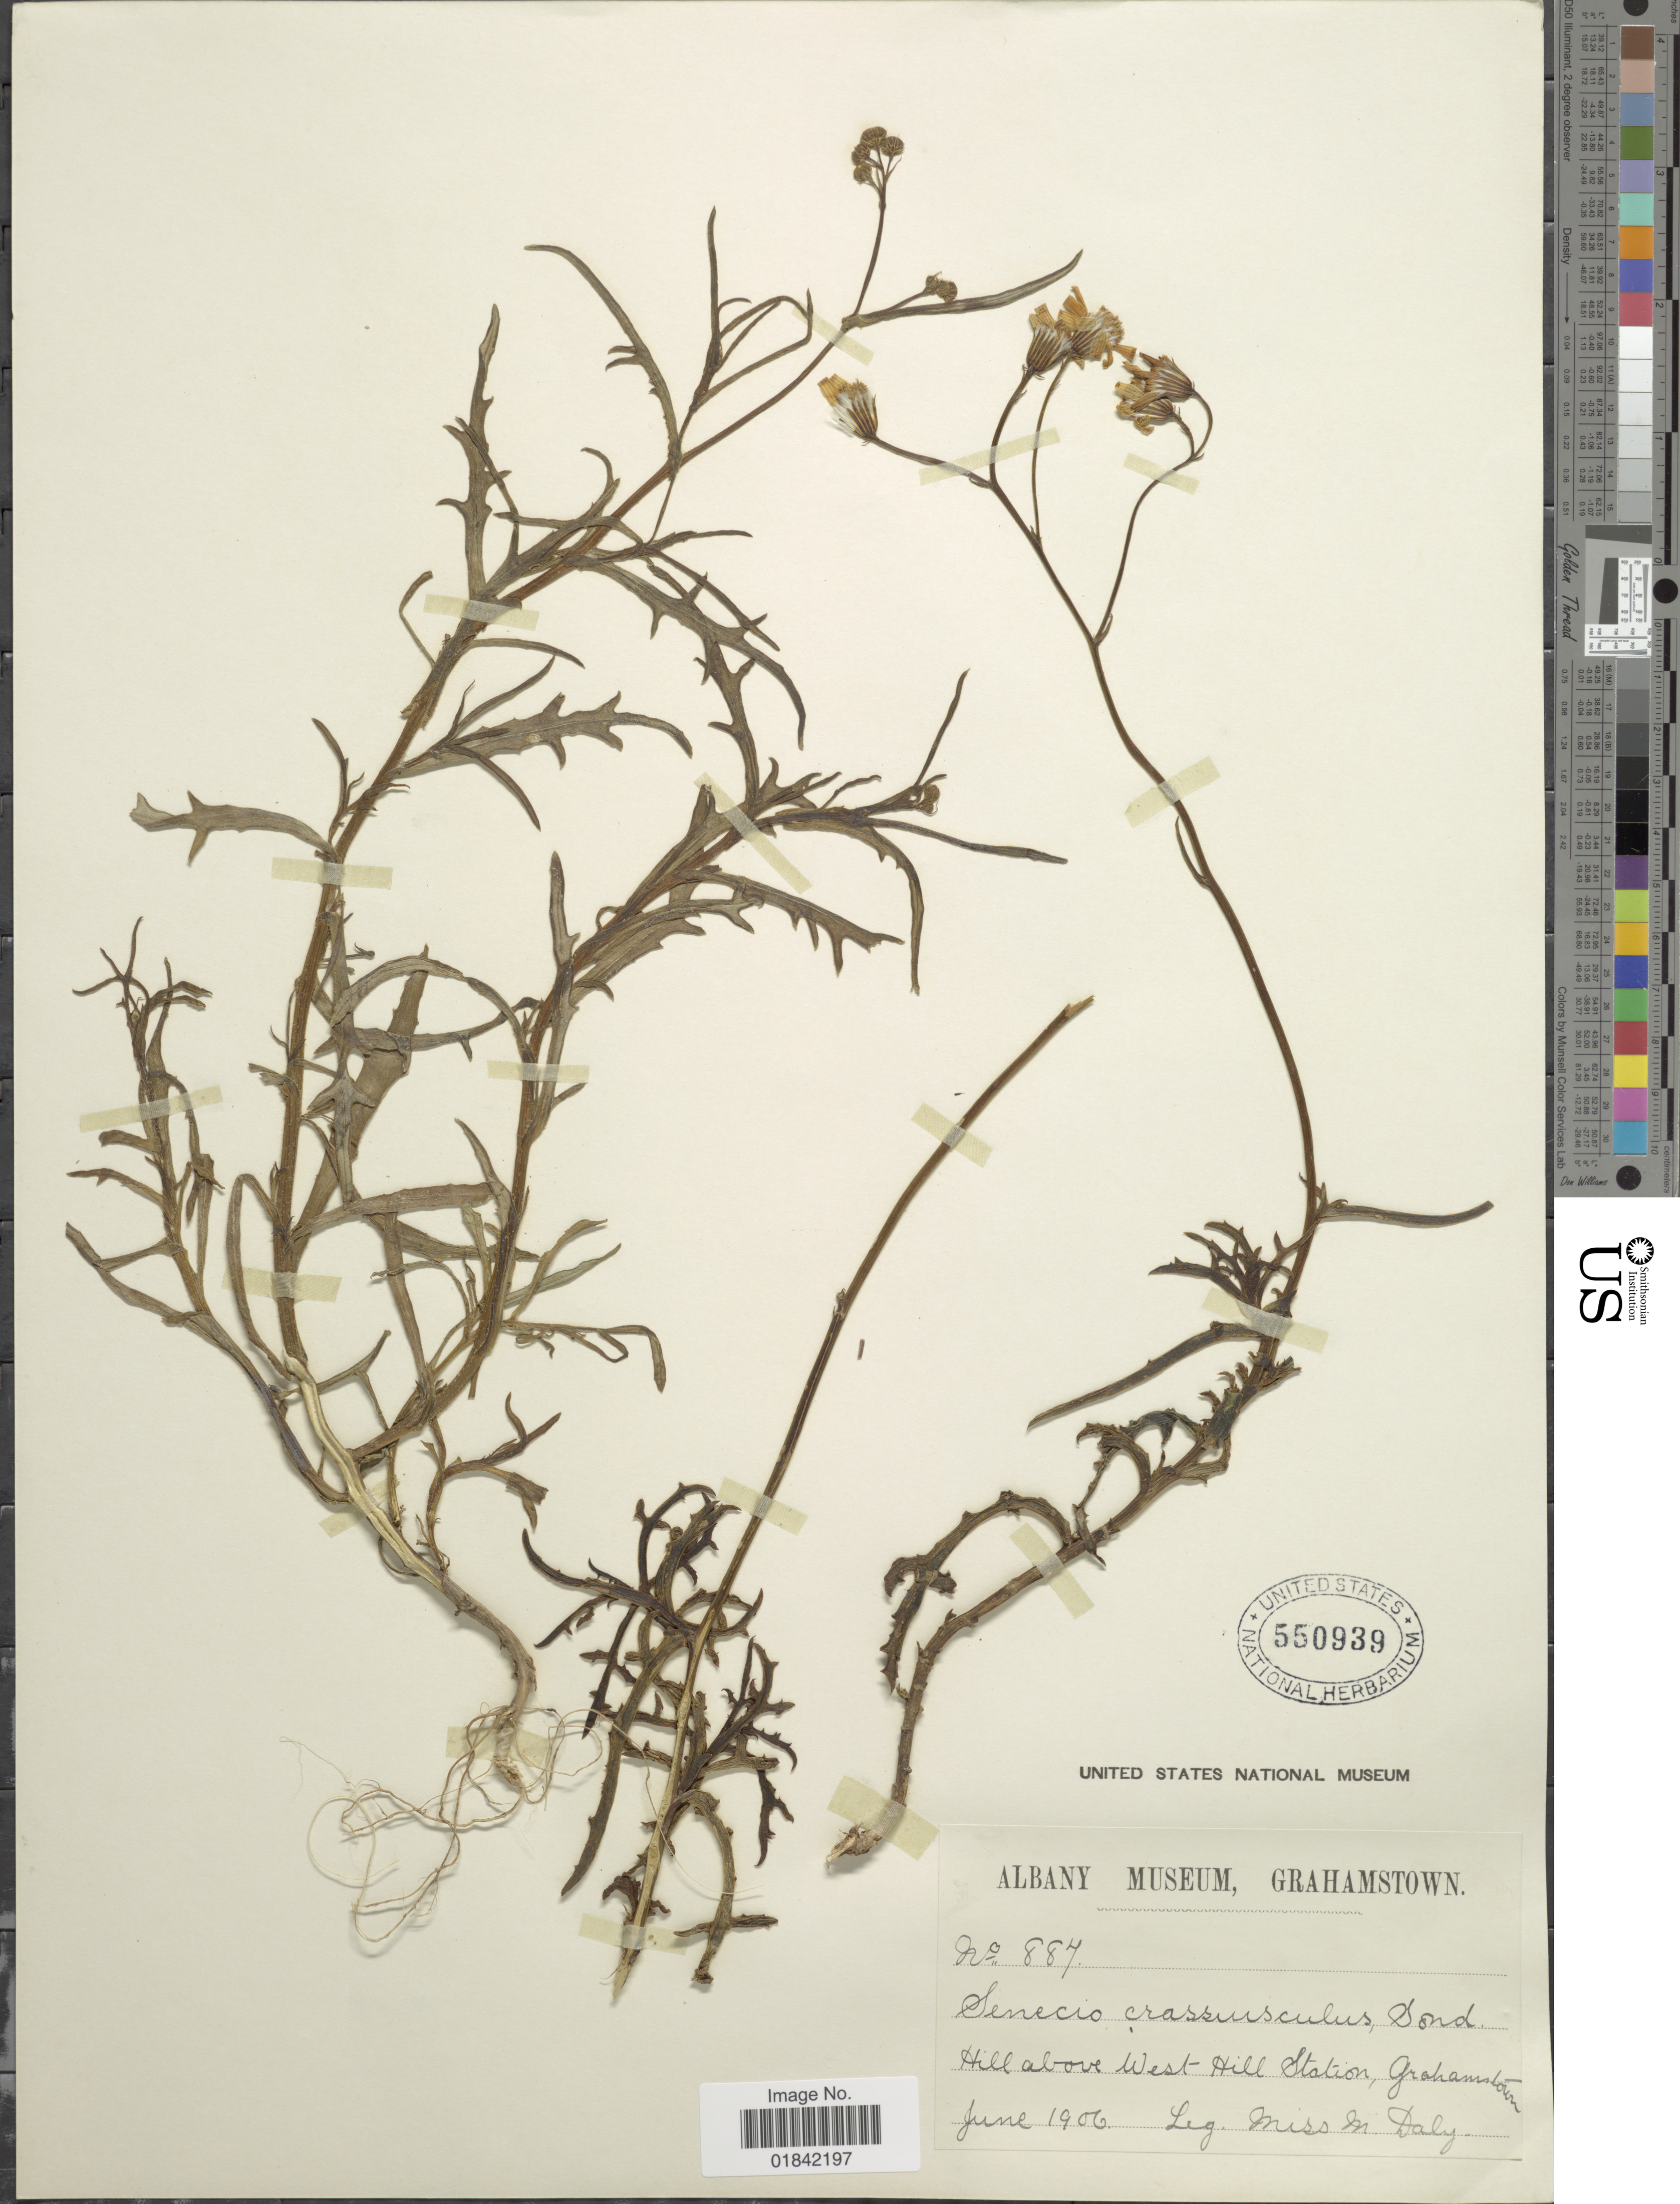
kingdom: Plantae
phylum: Tracheophyta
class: Magnoliopsida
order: Asterales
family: Asteraceae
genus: Senecio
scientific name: Senecio crassiusculus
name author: DC.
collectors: M. Daly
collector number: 887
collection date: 1906-06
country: South Africa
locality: Hill above West Hill Station, Grahamstown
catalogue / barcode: US 550939